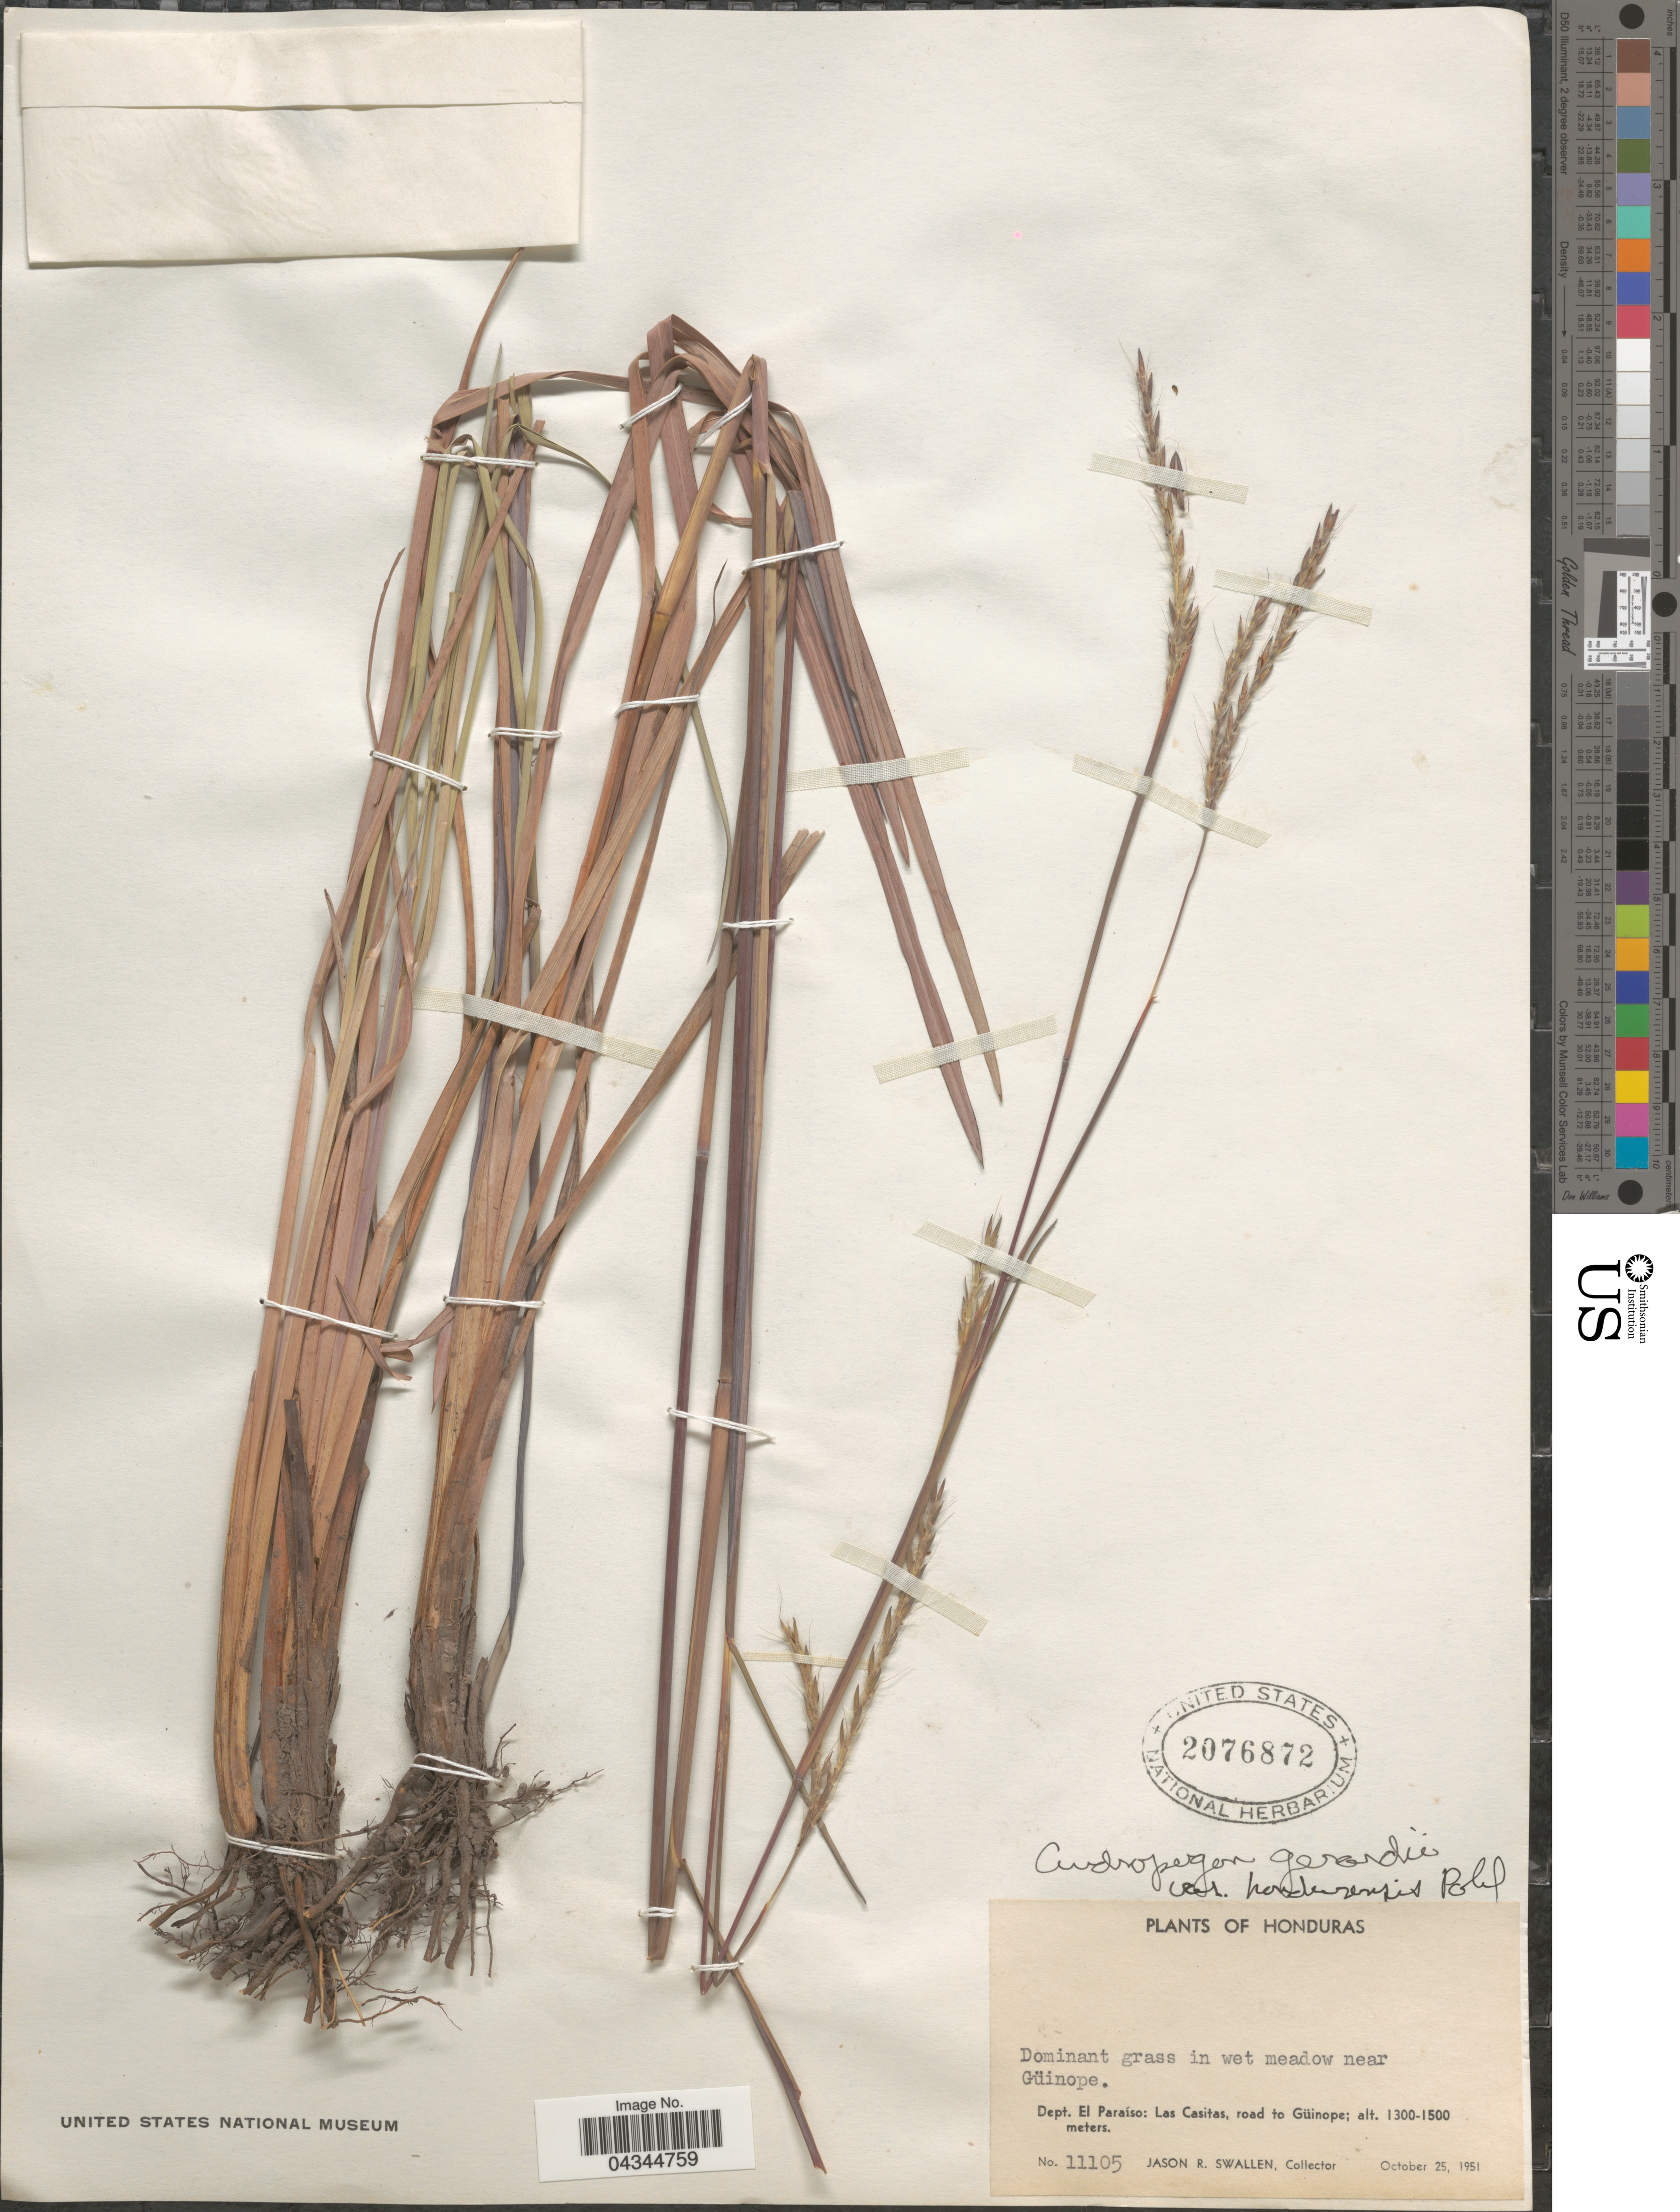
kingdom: Plantae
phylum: Tracheophyta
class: Liliopsida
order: Poales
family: Poaceae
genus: Andropogon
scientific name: Andropogon gerardii var. hondurensis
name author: R.W. Pohl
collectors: J. R. Swallen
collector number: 11105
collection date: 1951-10-25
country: Honduras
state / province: El Paraiso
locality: In wet meadow near Güinope. Dept. El Paraíso: Las Casitas, road to Güinope.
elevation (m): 1300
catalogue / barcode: US 2076872